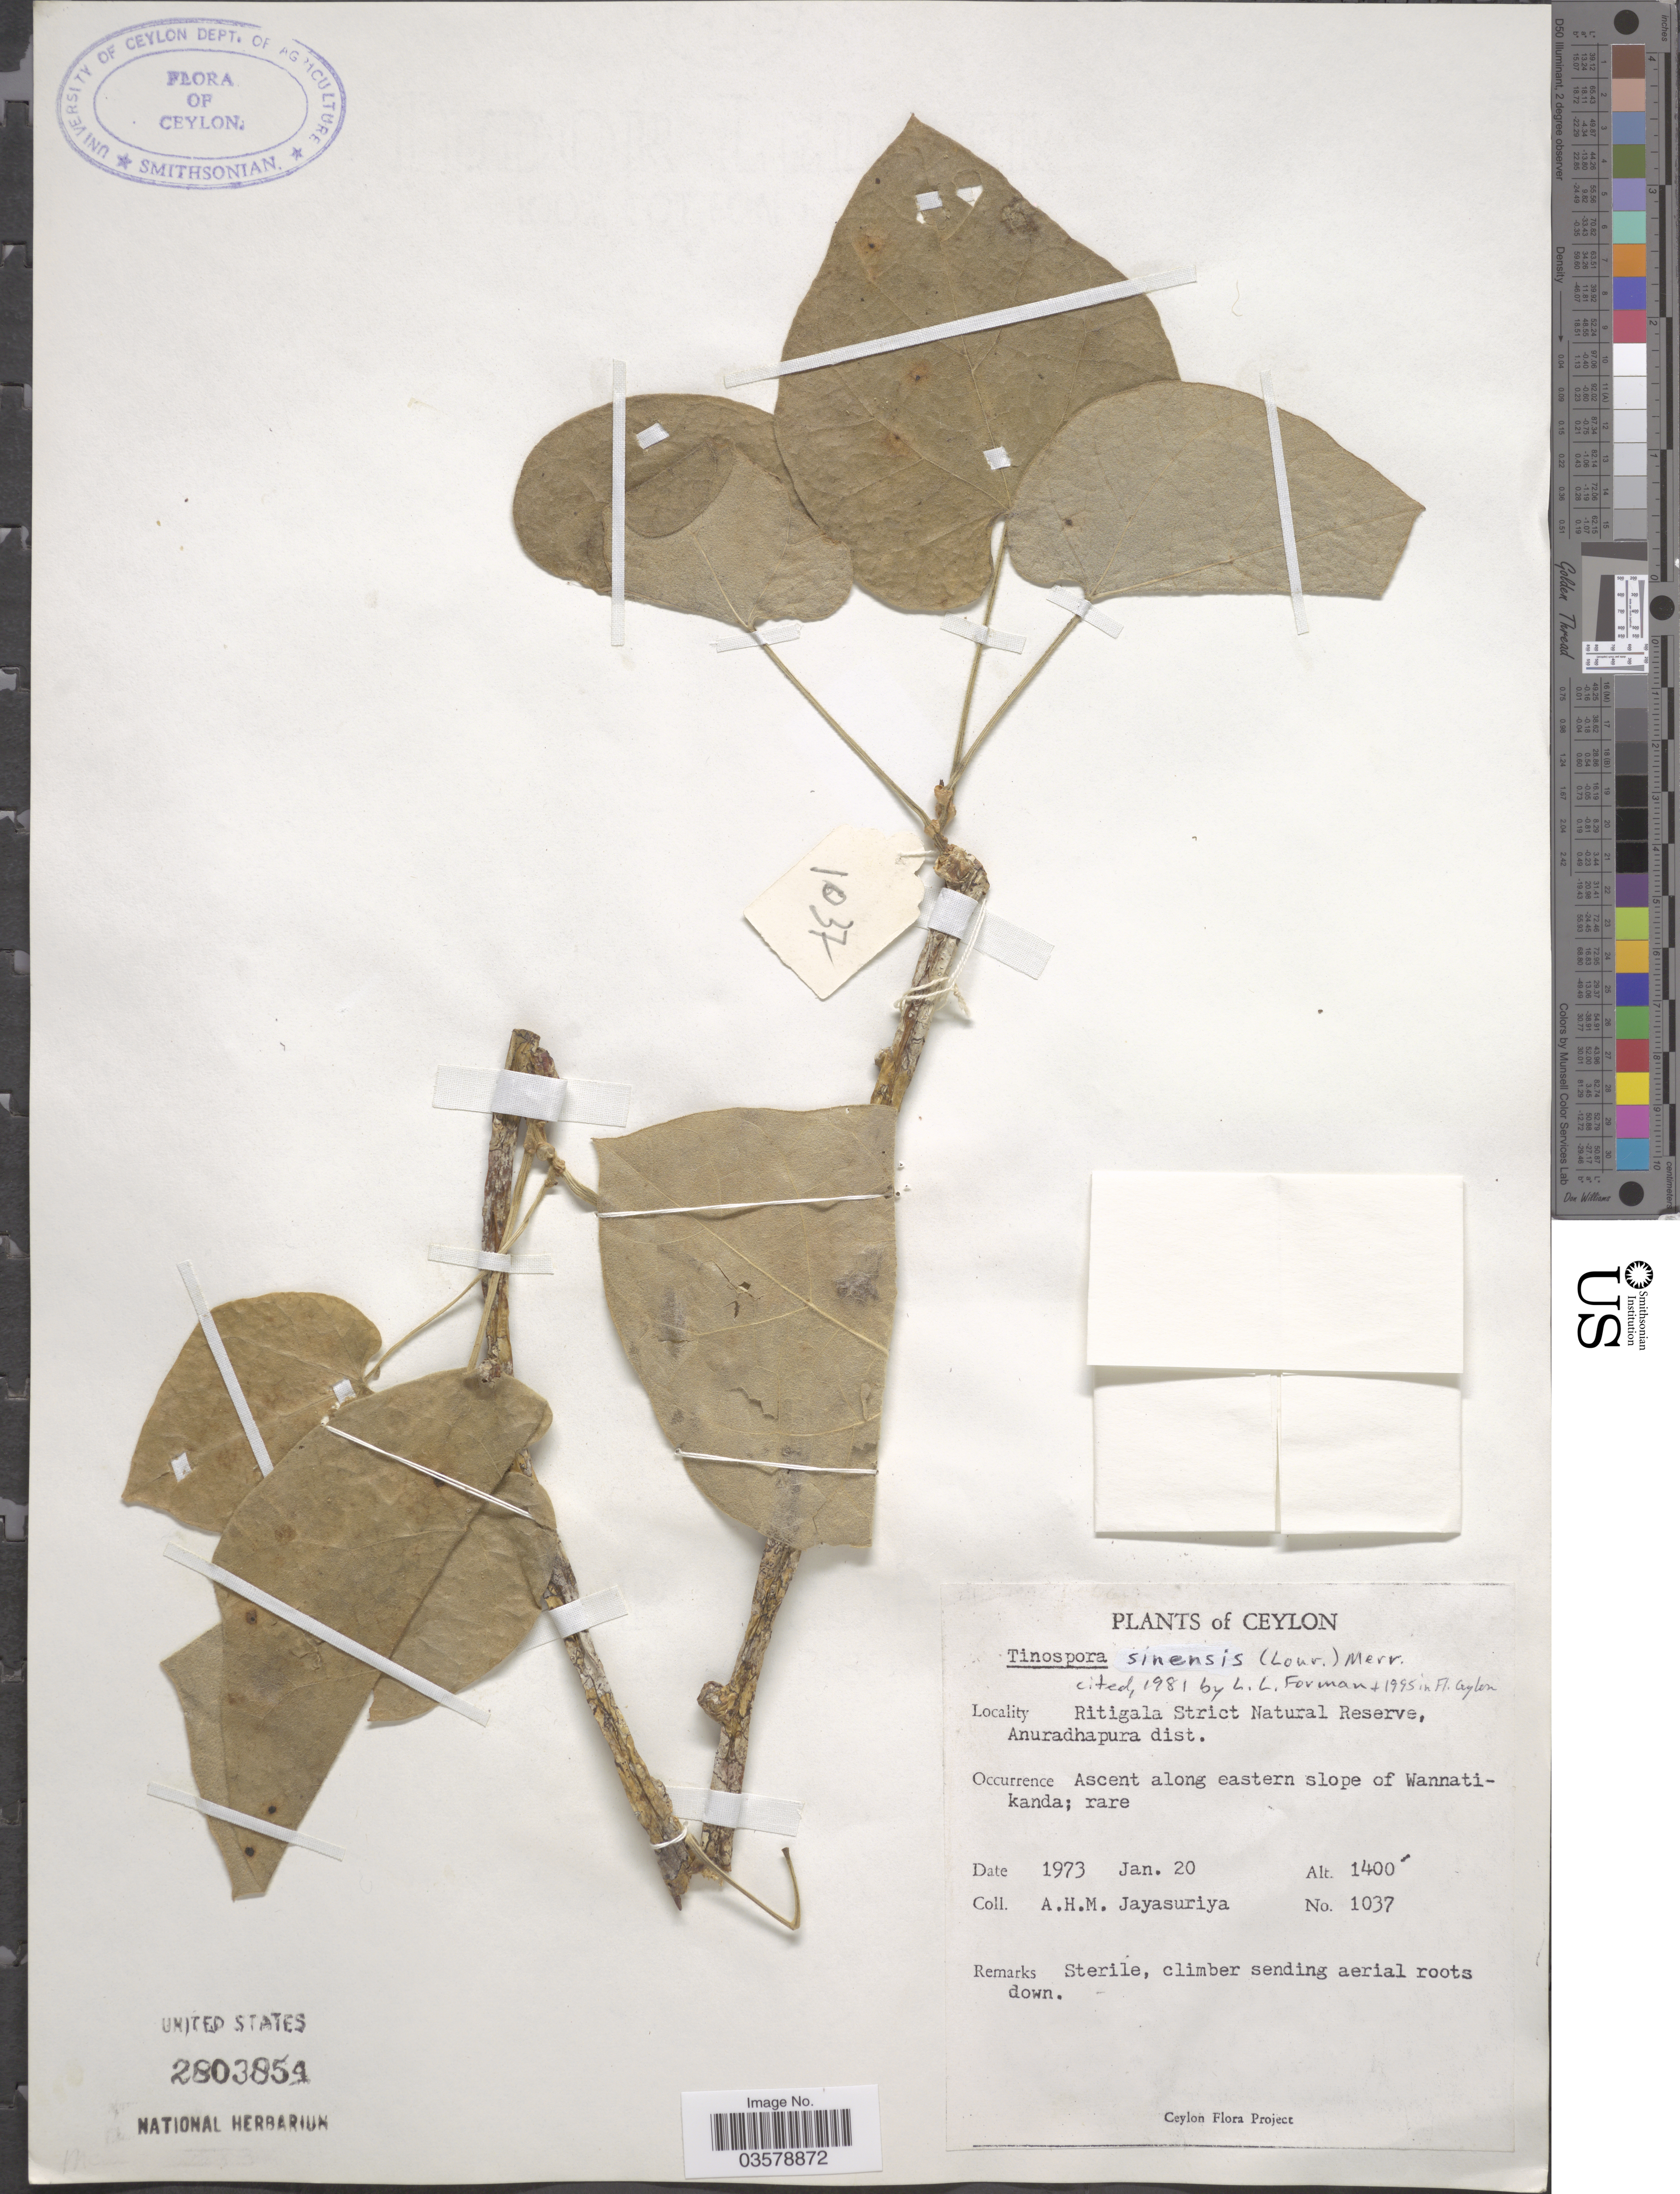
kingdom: Plantae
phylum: Tracheophyta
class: Magnoliopsida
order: Ranunculales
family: Menispermaceae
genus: Tinospora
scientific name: Tinospora sinensis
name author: (Lour.) Merr.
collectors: A. H. Jayasuriya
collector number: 1037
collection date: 1973-01-20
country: Sri Lanka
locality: Ceylon. Ritigala Strict Natural Reserve, Anuradhapura dist. Ascent along eastern slope of Wannatikanda.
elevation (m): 427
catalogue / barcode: US 2803859